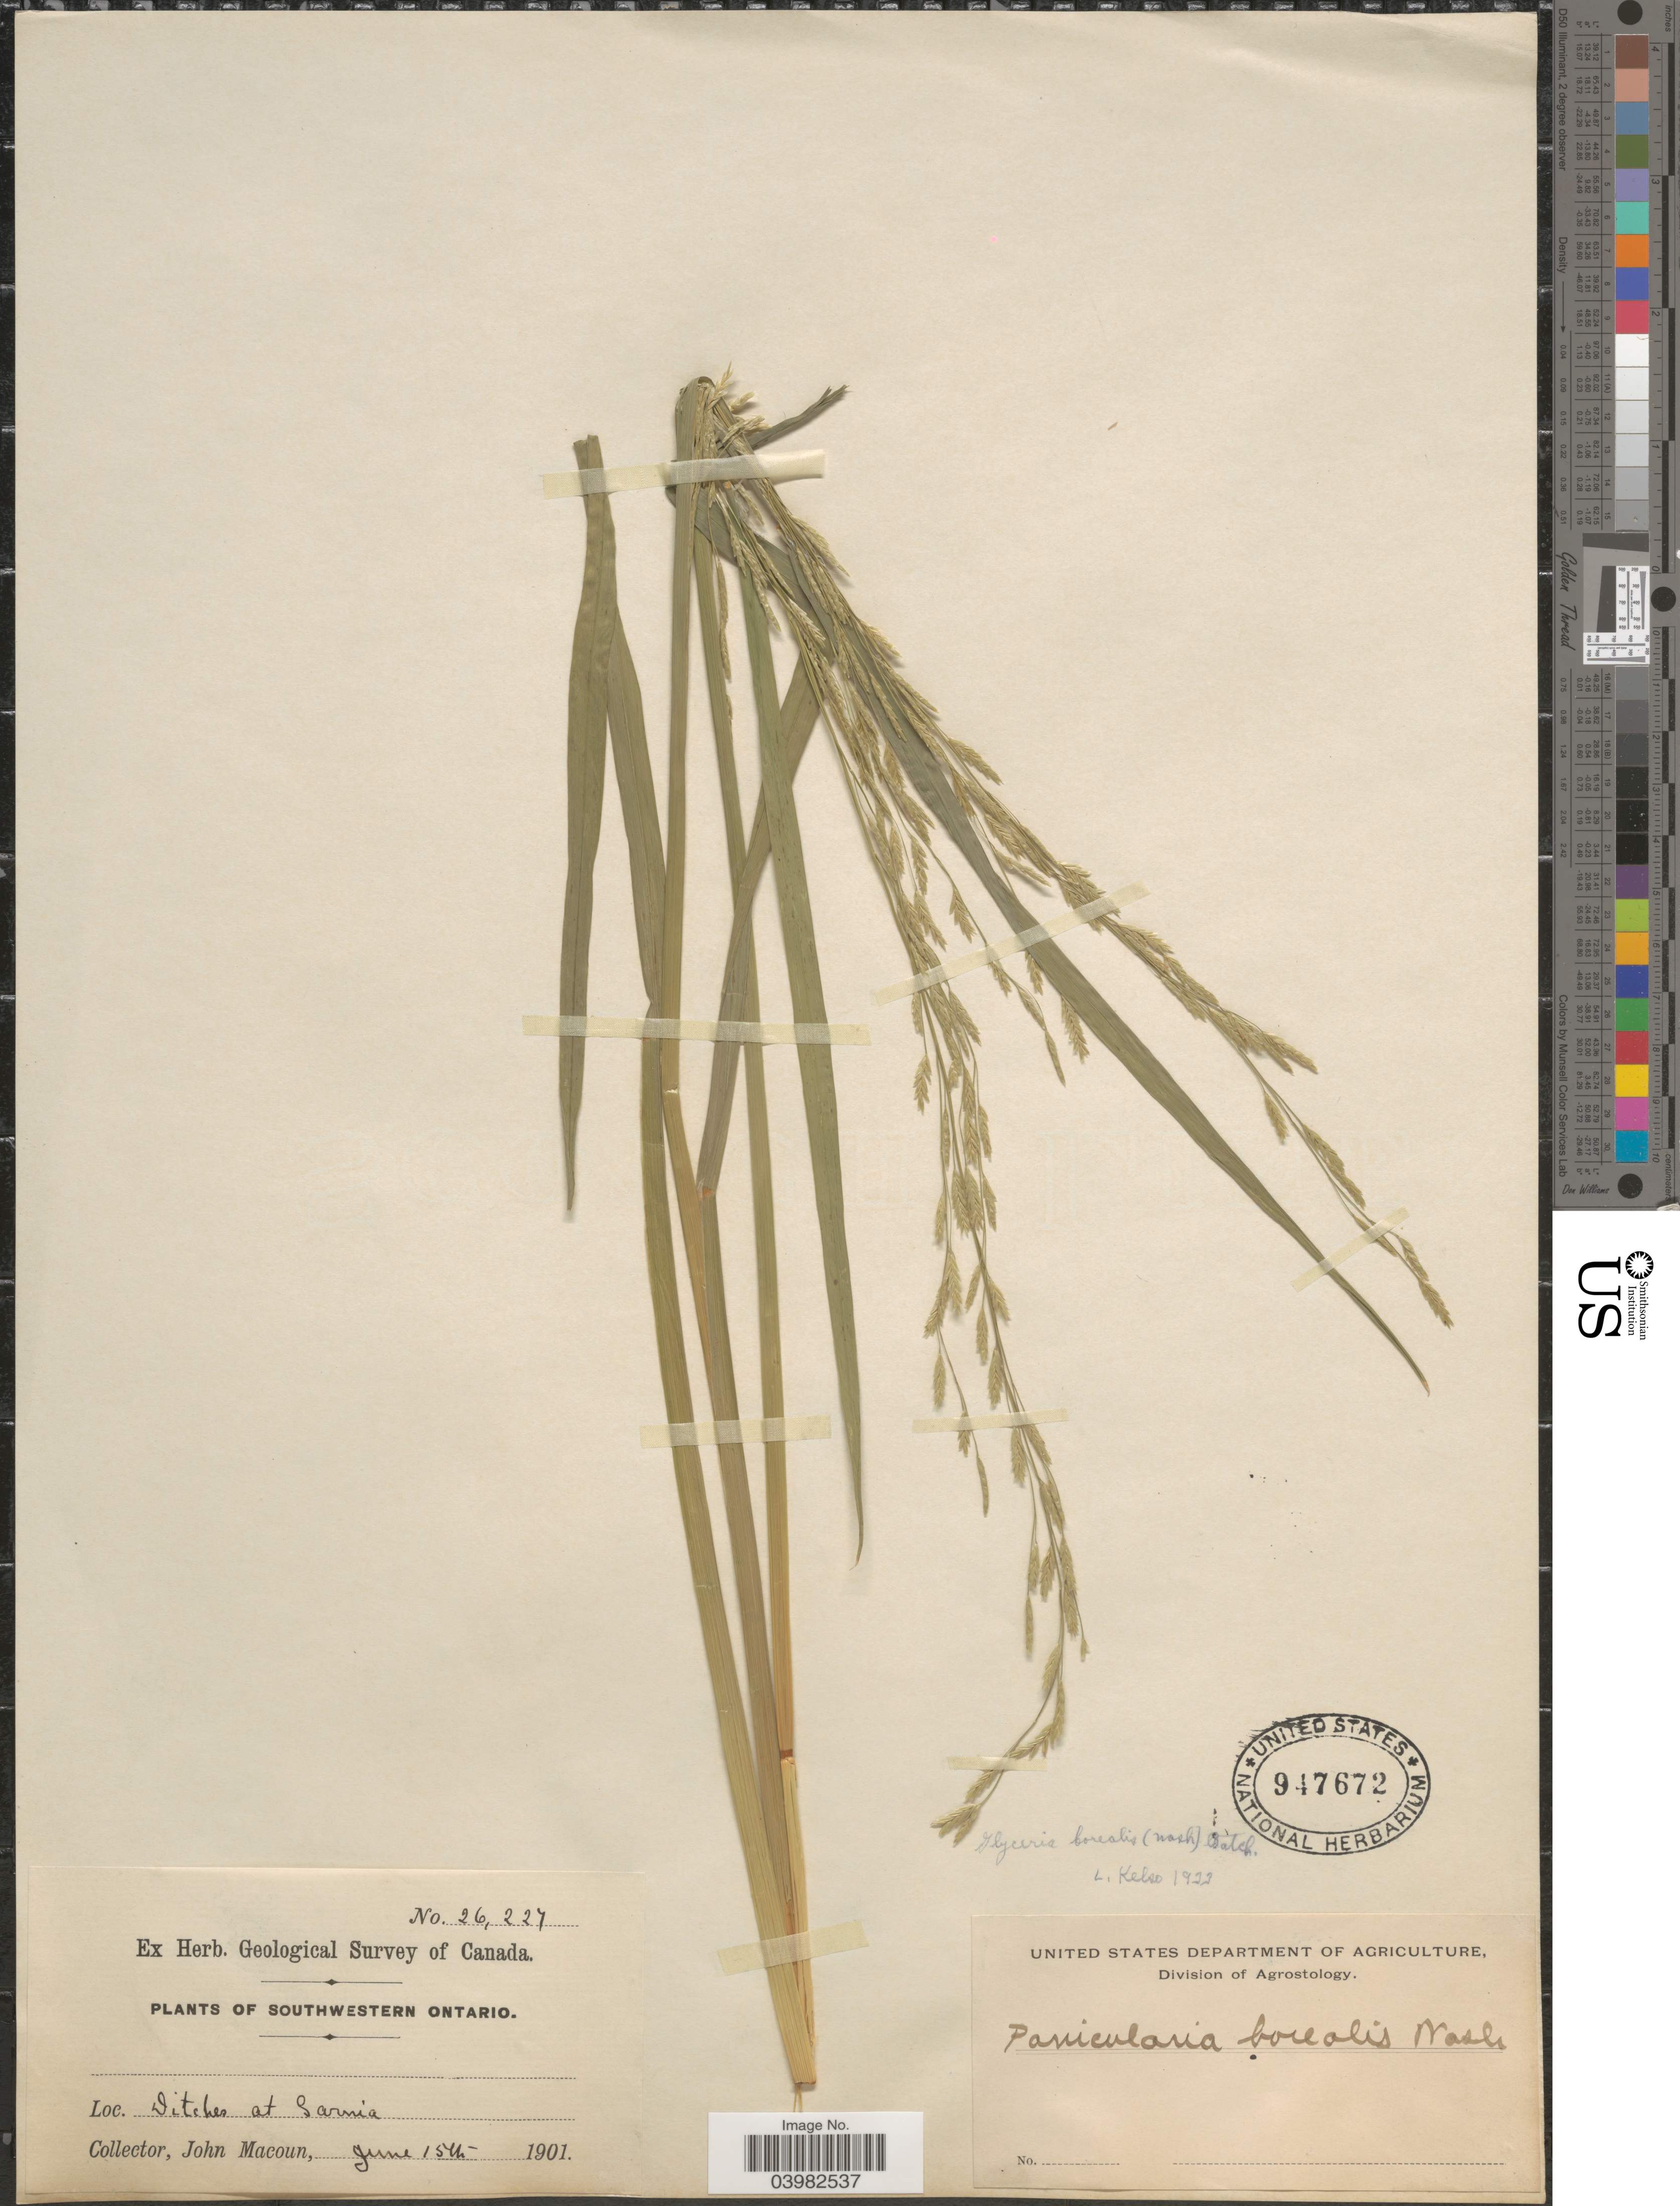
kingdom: Plantae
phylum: Tracheophyta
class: Liliopsida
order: Poales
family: Poaceae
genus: Glyceria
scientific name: Glyceria borealis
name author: (Nash) Batchelder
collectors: J. Macoun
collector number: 26227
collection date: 1901-06-15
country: Canada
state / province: Ontario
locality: Southwestern Ontario. Ditches at Sarnia.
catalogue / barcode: US 947672